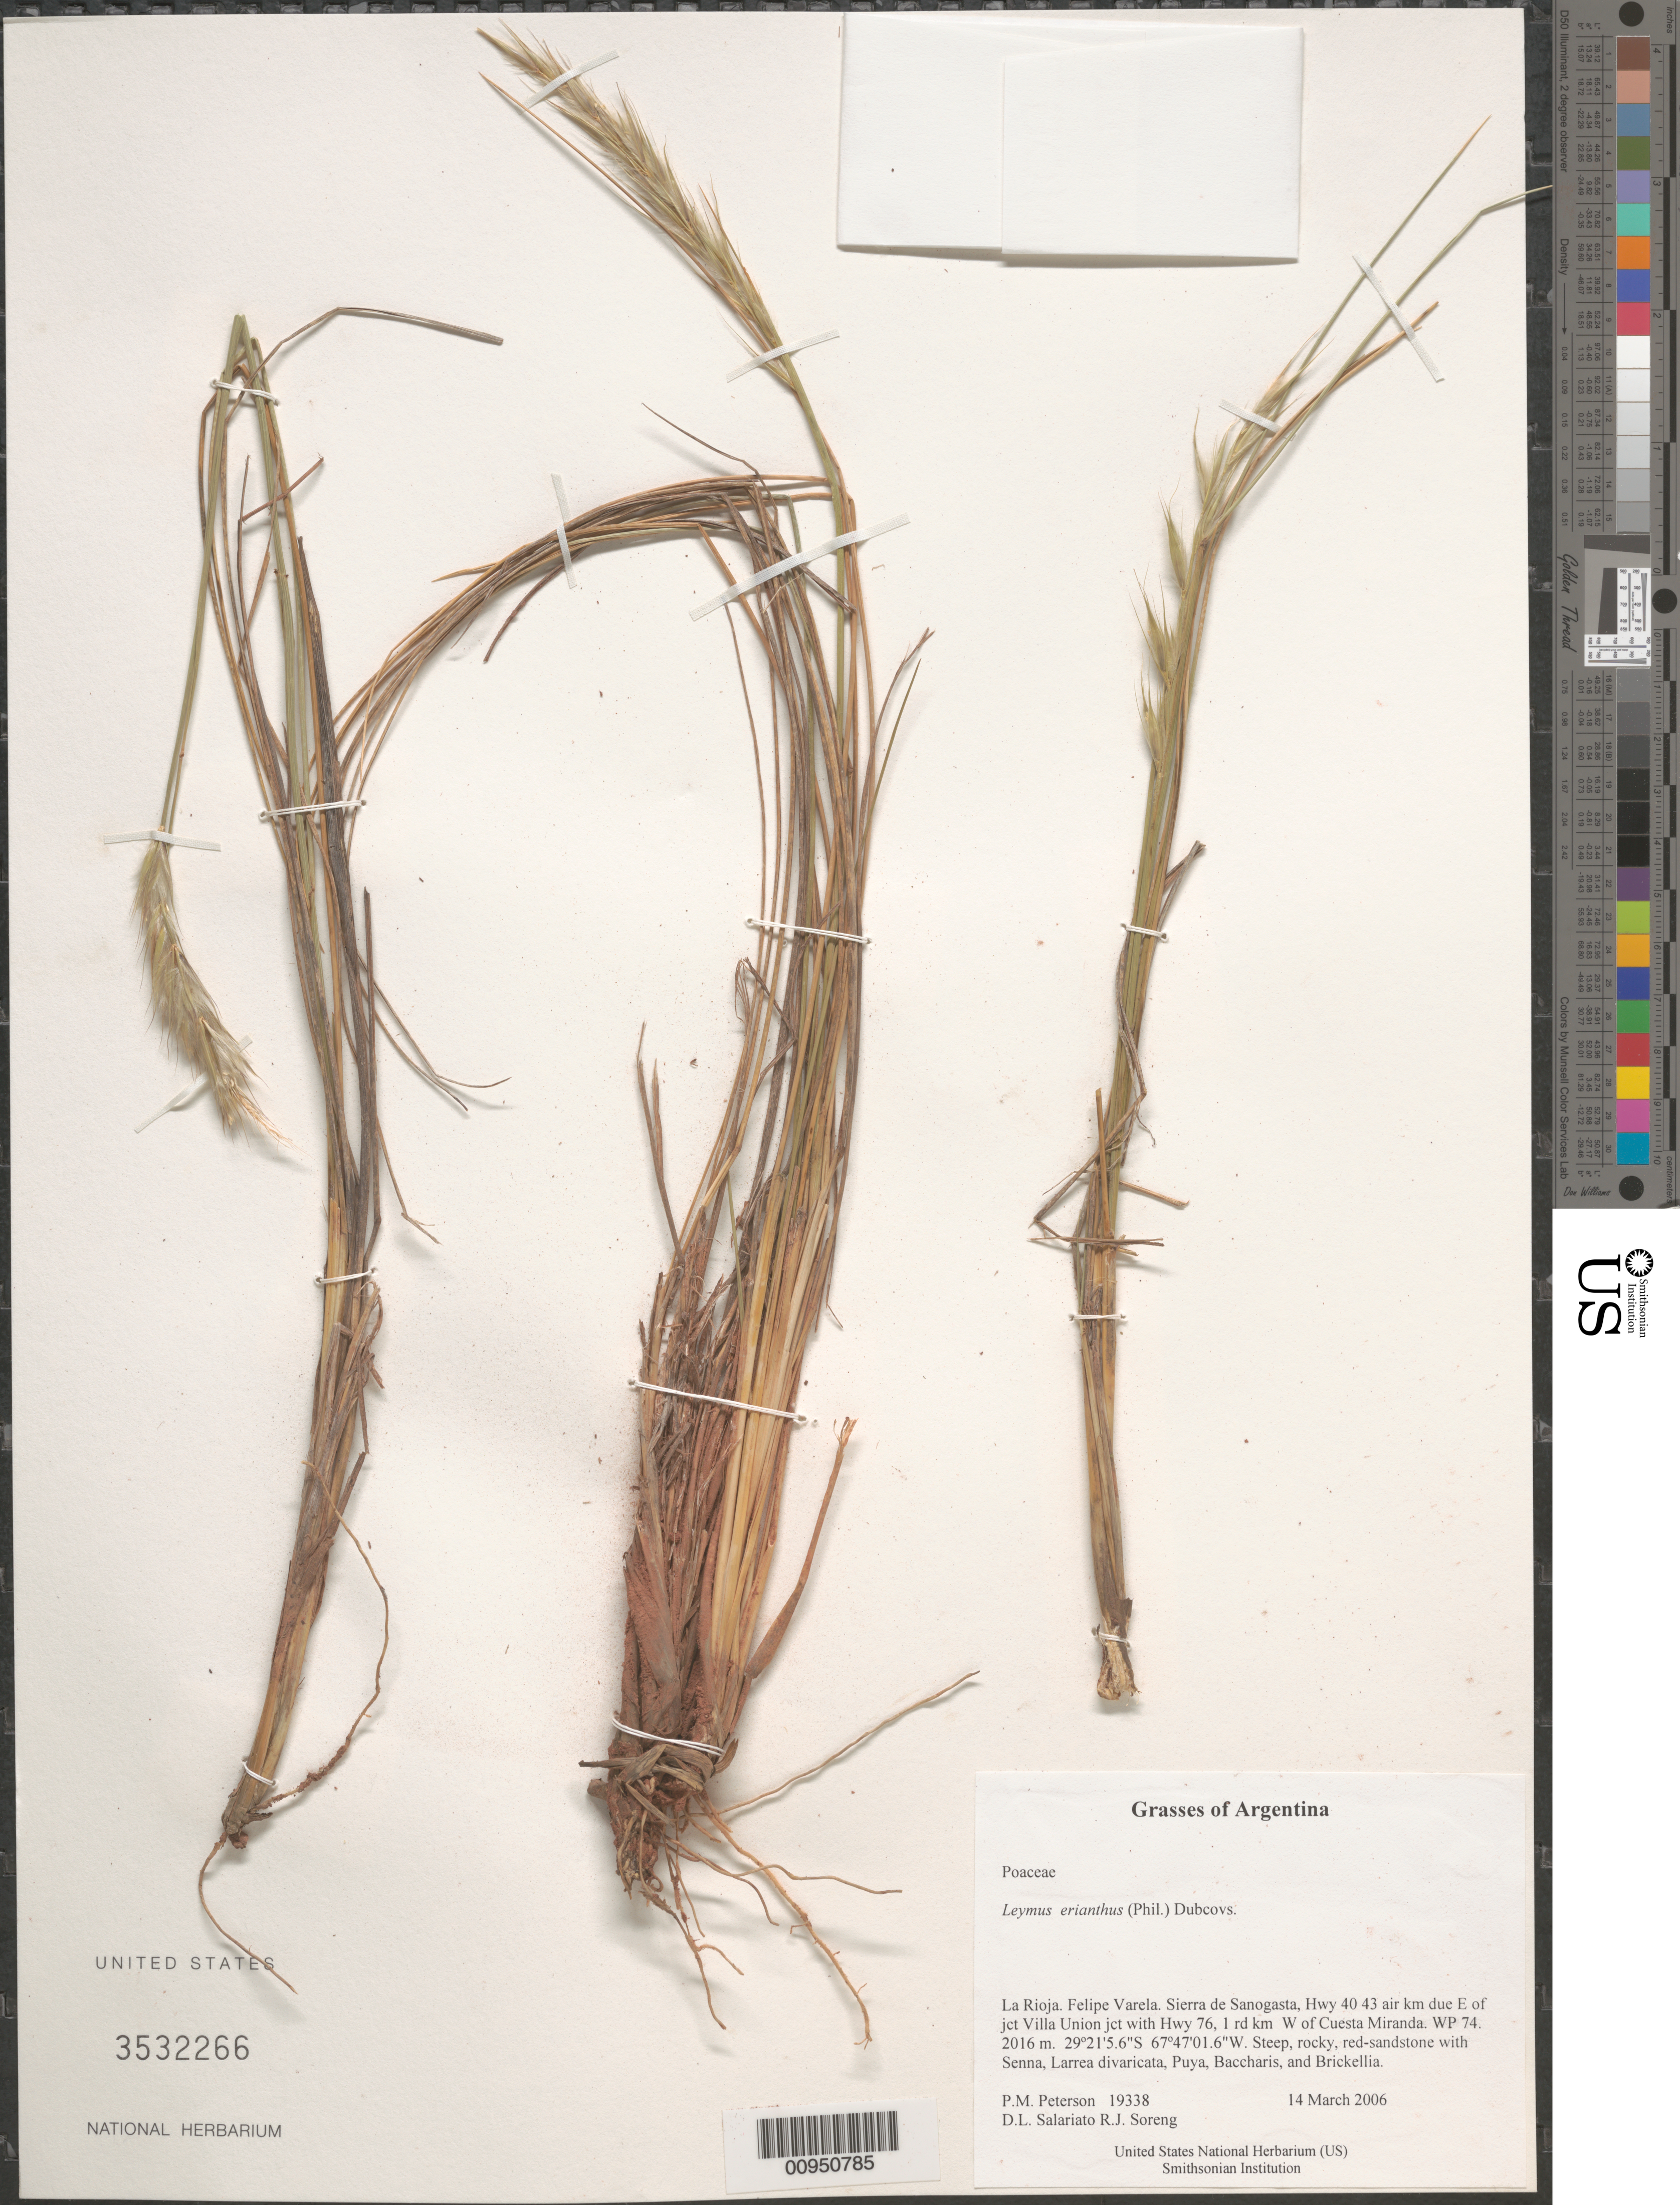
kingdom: Plantae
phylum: Tracheophyta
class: Liliopsida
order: Poales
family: Poaceae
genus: Leymus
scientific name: Leymus erianthus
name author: (Phil.) Dubcovsky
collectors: P. M. Peterson, R. J. Soreng, D. Salariato & A. Panizza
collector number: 19338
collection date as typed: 14 Mar 2006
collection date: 2006-03-14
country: Argentina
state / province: La Rioja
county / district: Felipe Varela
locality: Sierra de Sanogasta, Hwy 40 43 air km due E of jct Villa Union jct with Hwy 76, 1 rd km W of Cuesta Miranda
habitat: Steep, rocky, red-sandstone with Senna, Larrea divaricata, Puya, Baccharis, and Brickellia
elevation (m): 2016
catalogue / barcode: US 3532266